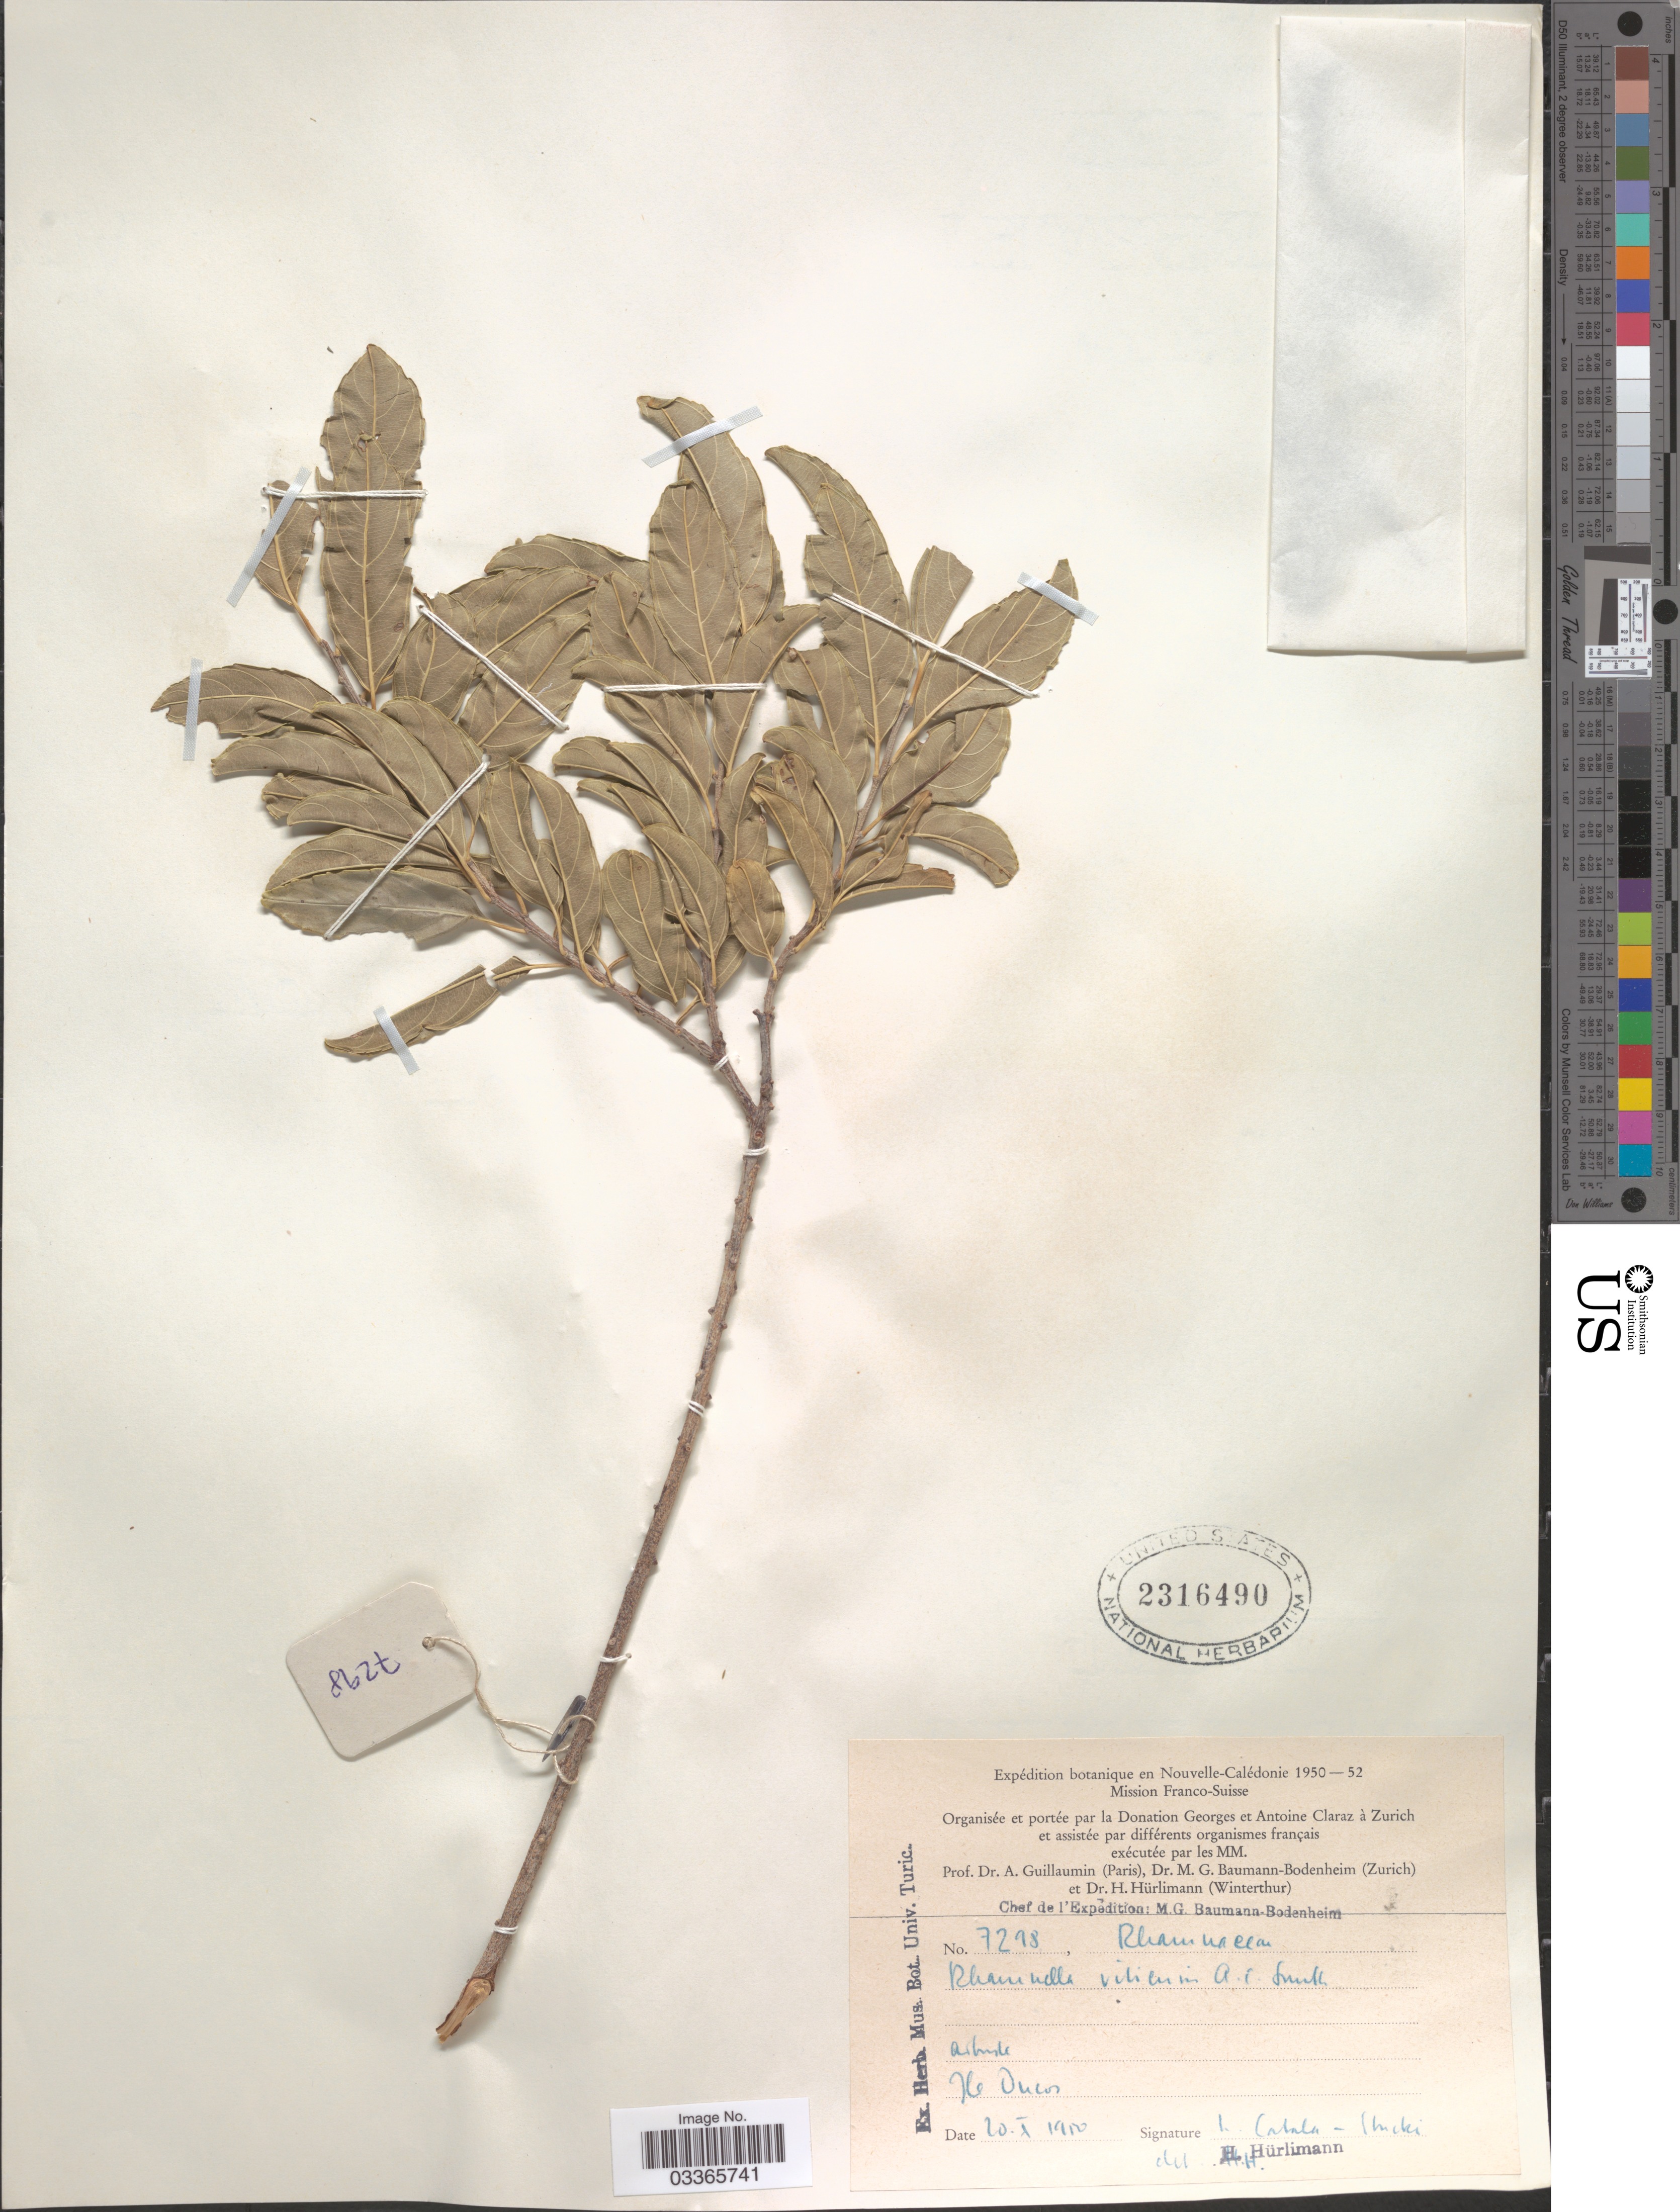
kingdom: Plantae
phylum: Tracheophyta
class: Magnoliopsida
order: Rosales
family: Rhamnaceae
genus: Rhamnella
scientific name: Rhamnella vitiensis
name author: (Benth.) A.C. Sm.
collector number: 7298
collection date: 1950-10-20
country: New Caledonia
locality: He Oucos. [interpreted]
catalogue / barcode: US 2316490